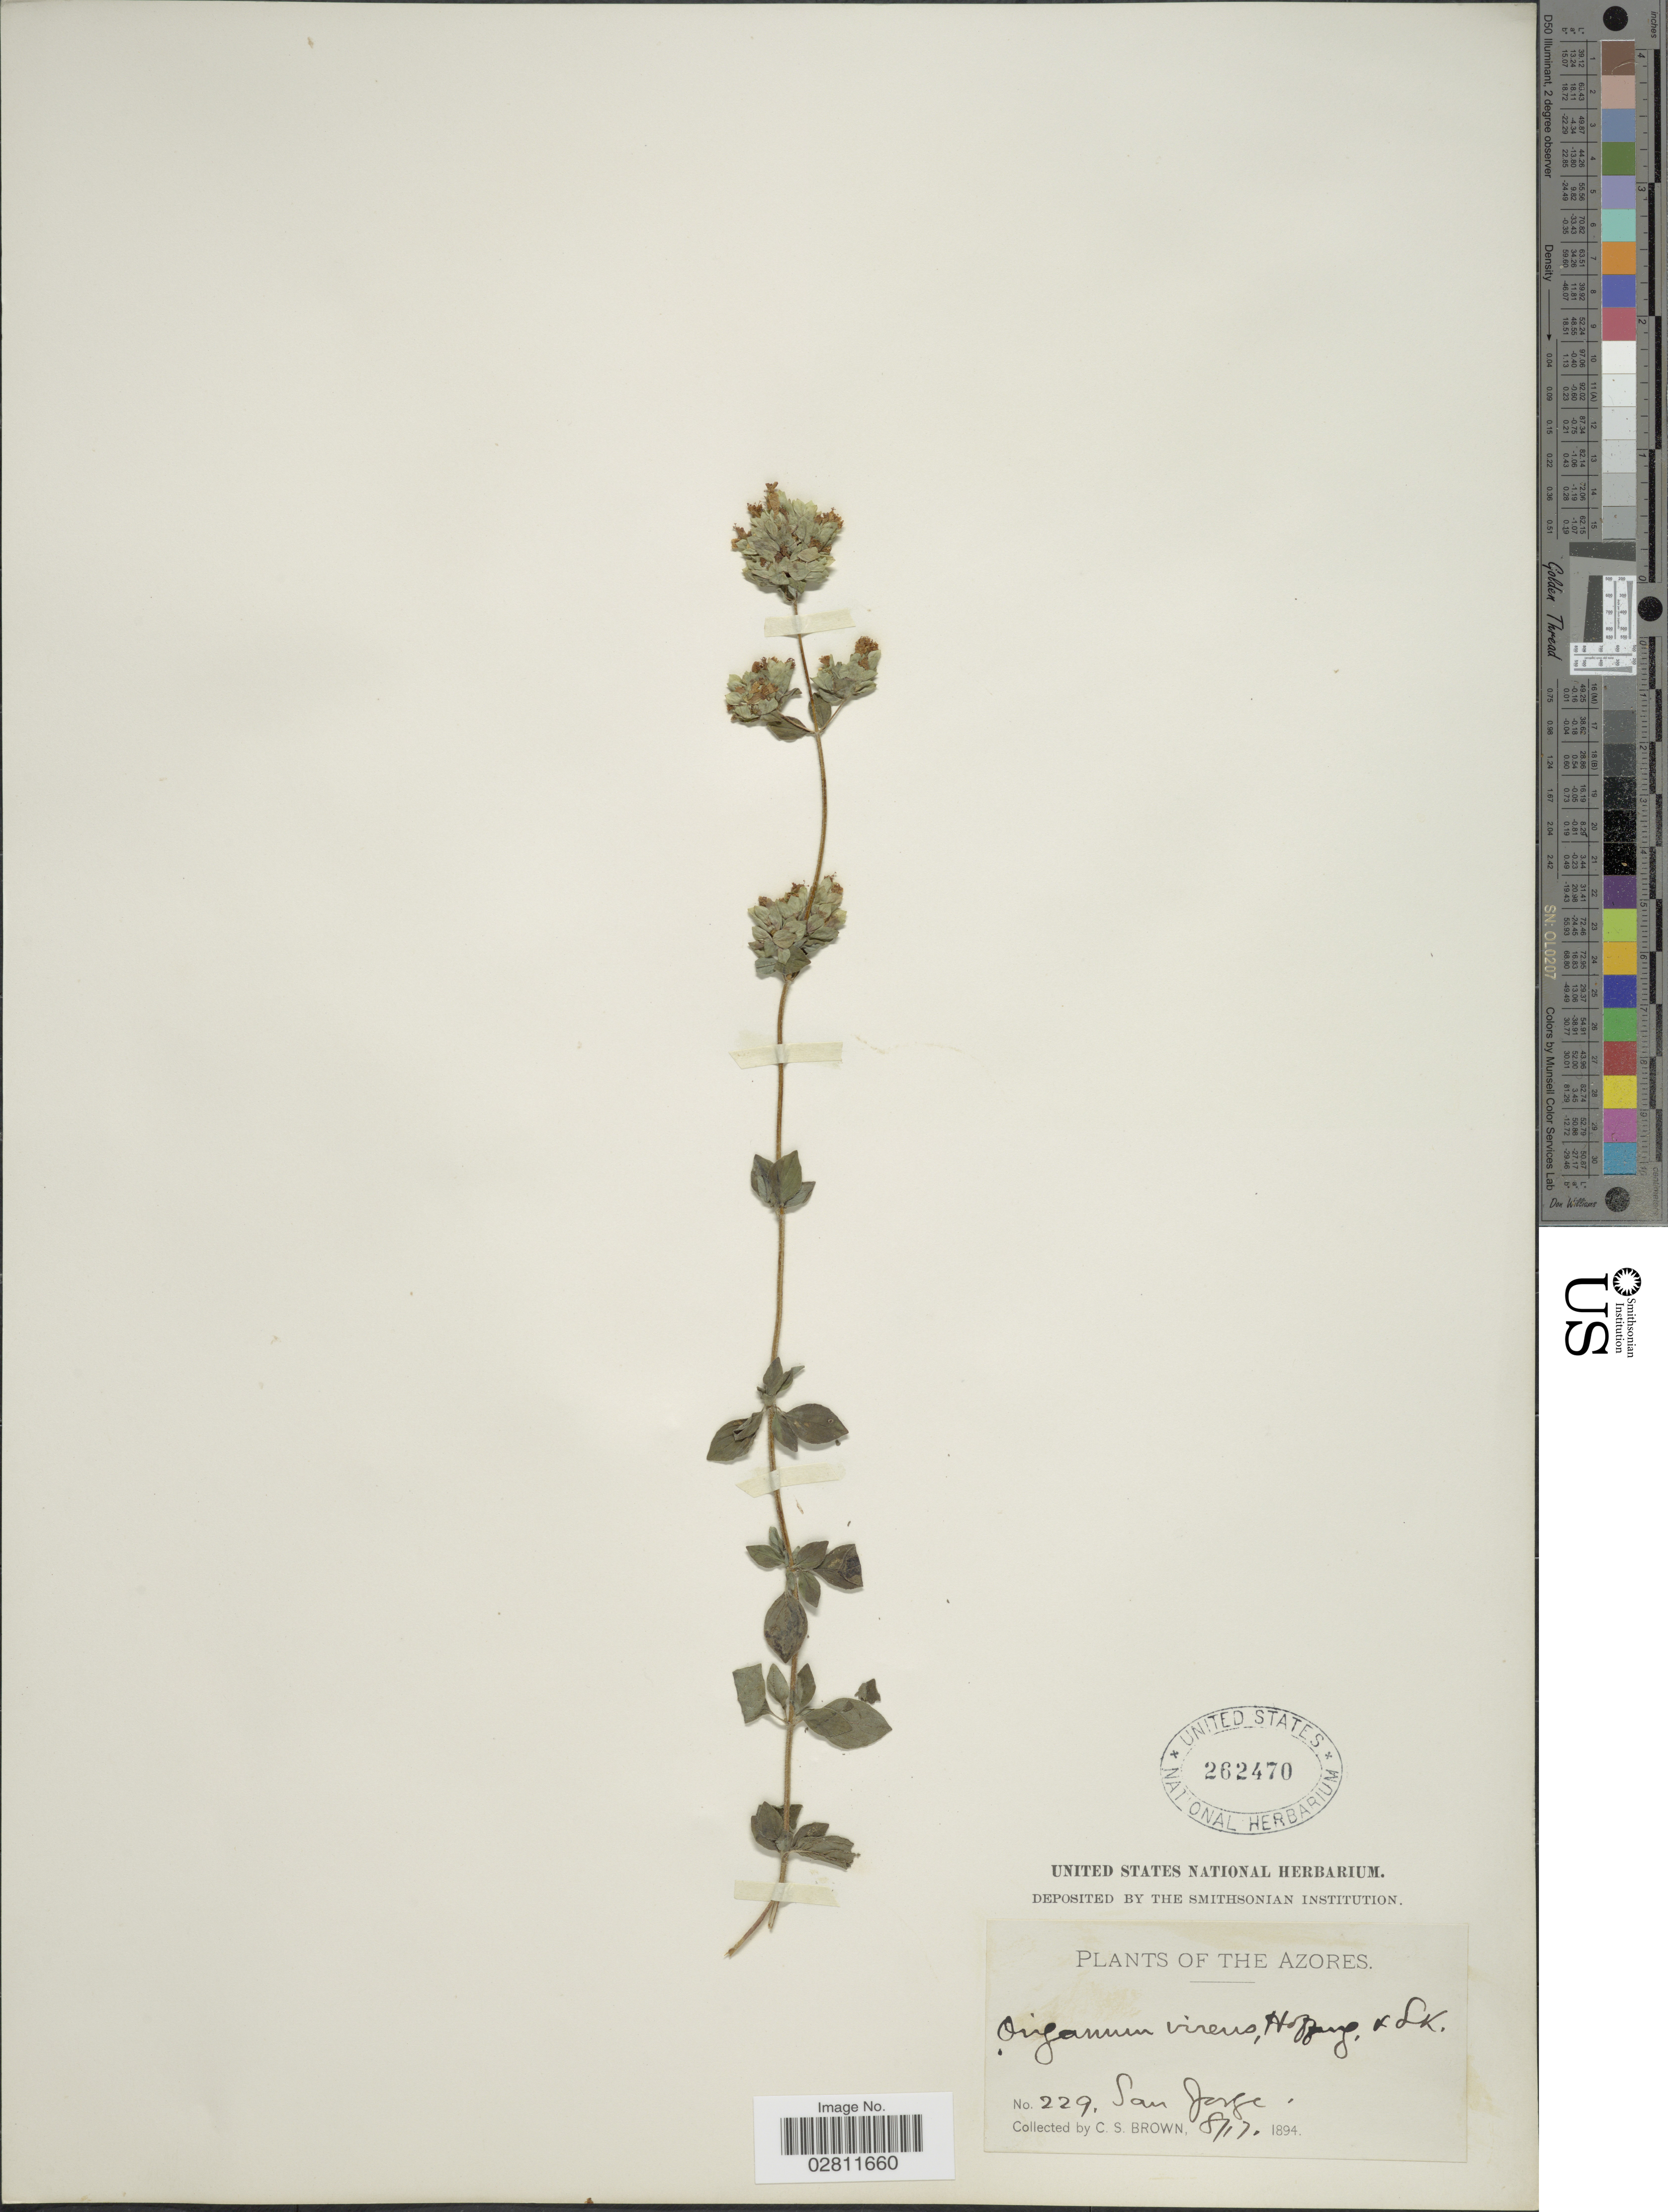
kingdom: Plantae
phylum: Tracheophyta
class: Magnoliopsida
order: Lamiales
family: Lamiaceae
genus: Origanum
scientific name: Origanum vulgare subsp. virens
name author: (Hoffmanns. & Link) Ietsw.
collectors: C. S. Brown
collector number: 229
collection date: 1894-08-17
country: Portugal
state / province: Azores (Aut. Reg.)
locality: San Jorge [interpreted].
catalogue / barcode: US 262470